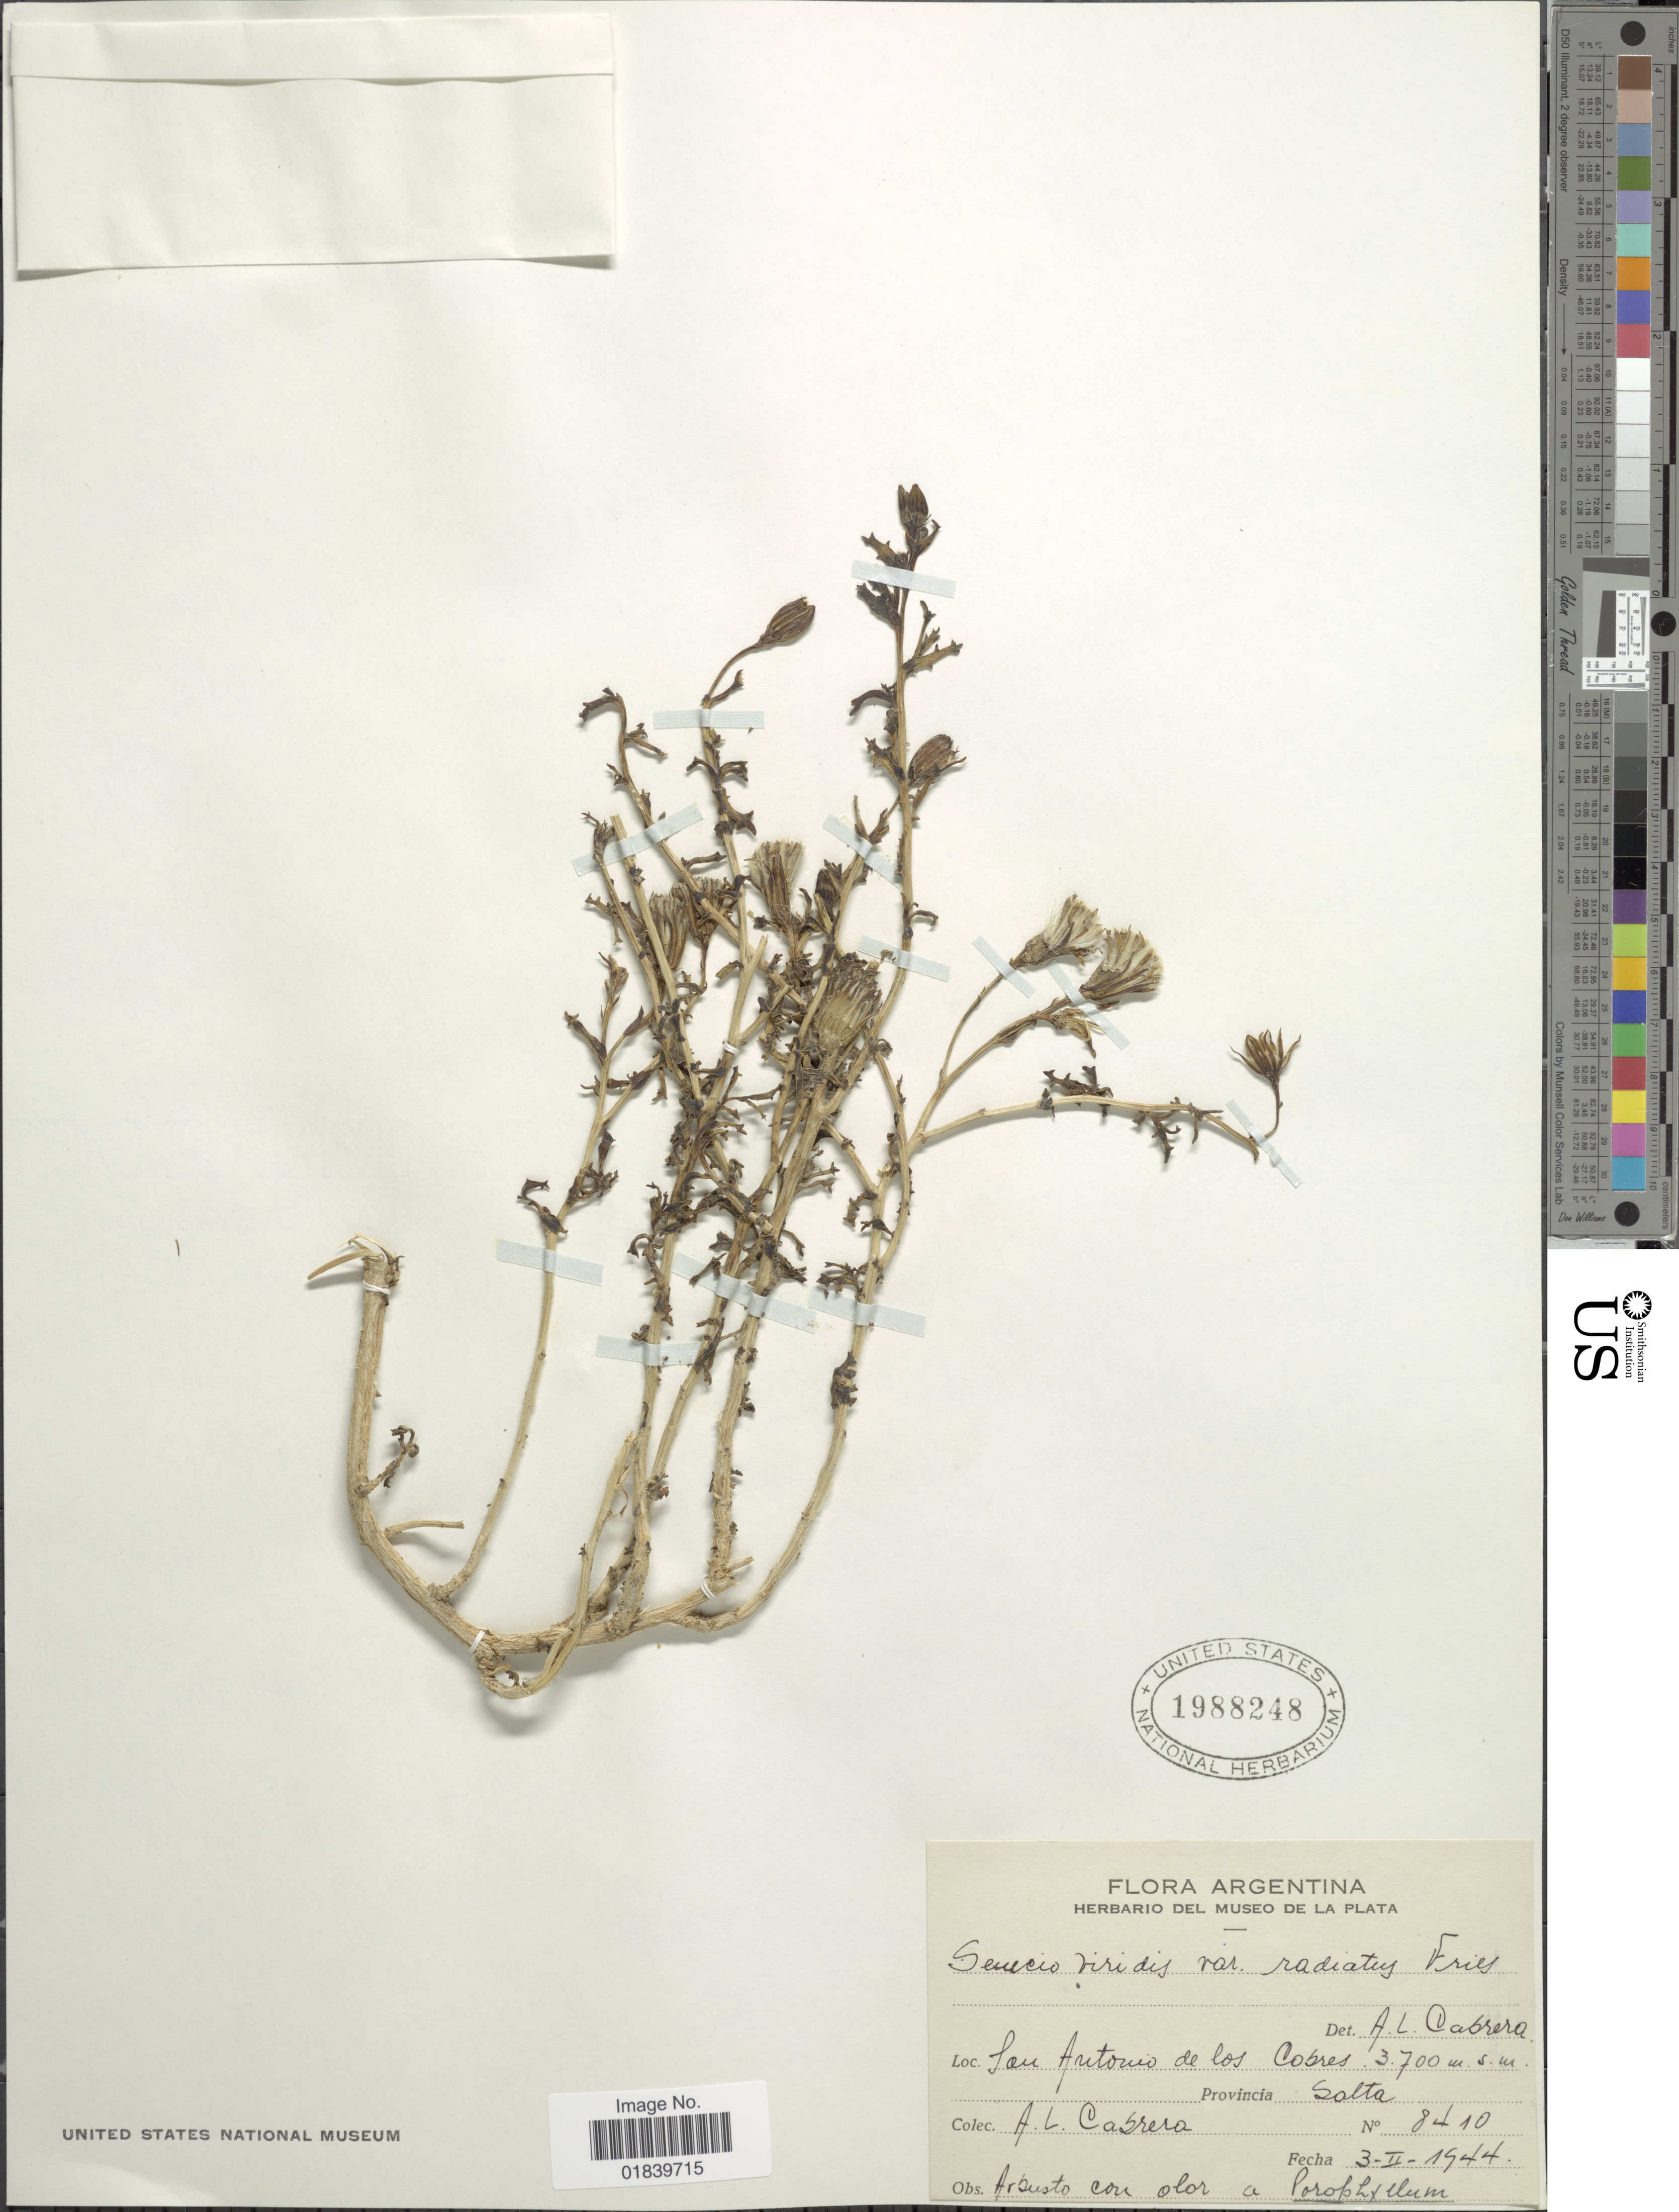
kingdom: Plantae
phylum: Tracheophyta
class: Magnoliopsida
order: Asterales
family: Asteraceae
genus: Senecio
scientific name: Senecio viridis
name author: Phil.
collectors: A. L. Cabrera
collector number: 8410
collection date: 1944-02-03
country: Argentina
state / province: Salta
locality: San Antonio de los Cobres. Provincia Salta.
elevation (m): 3700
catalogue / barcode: US 1988248